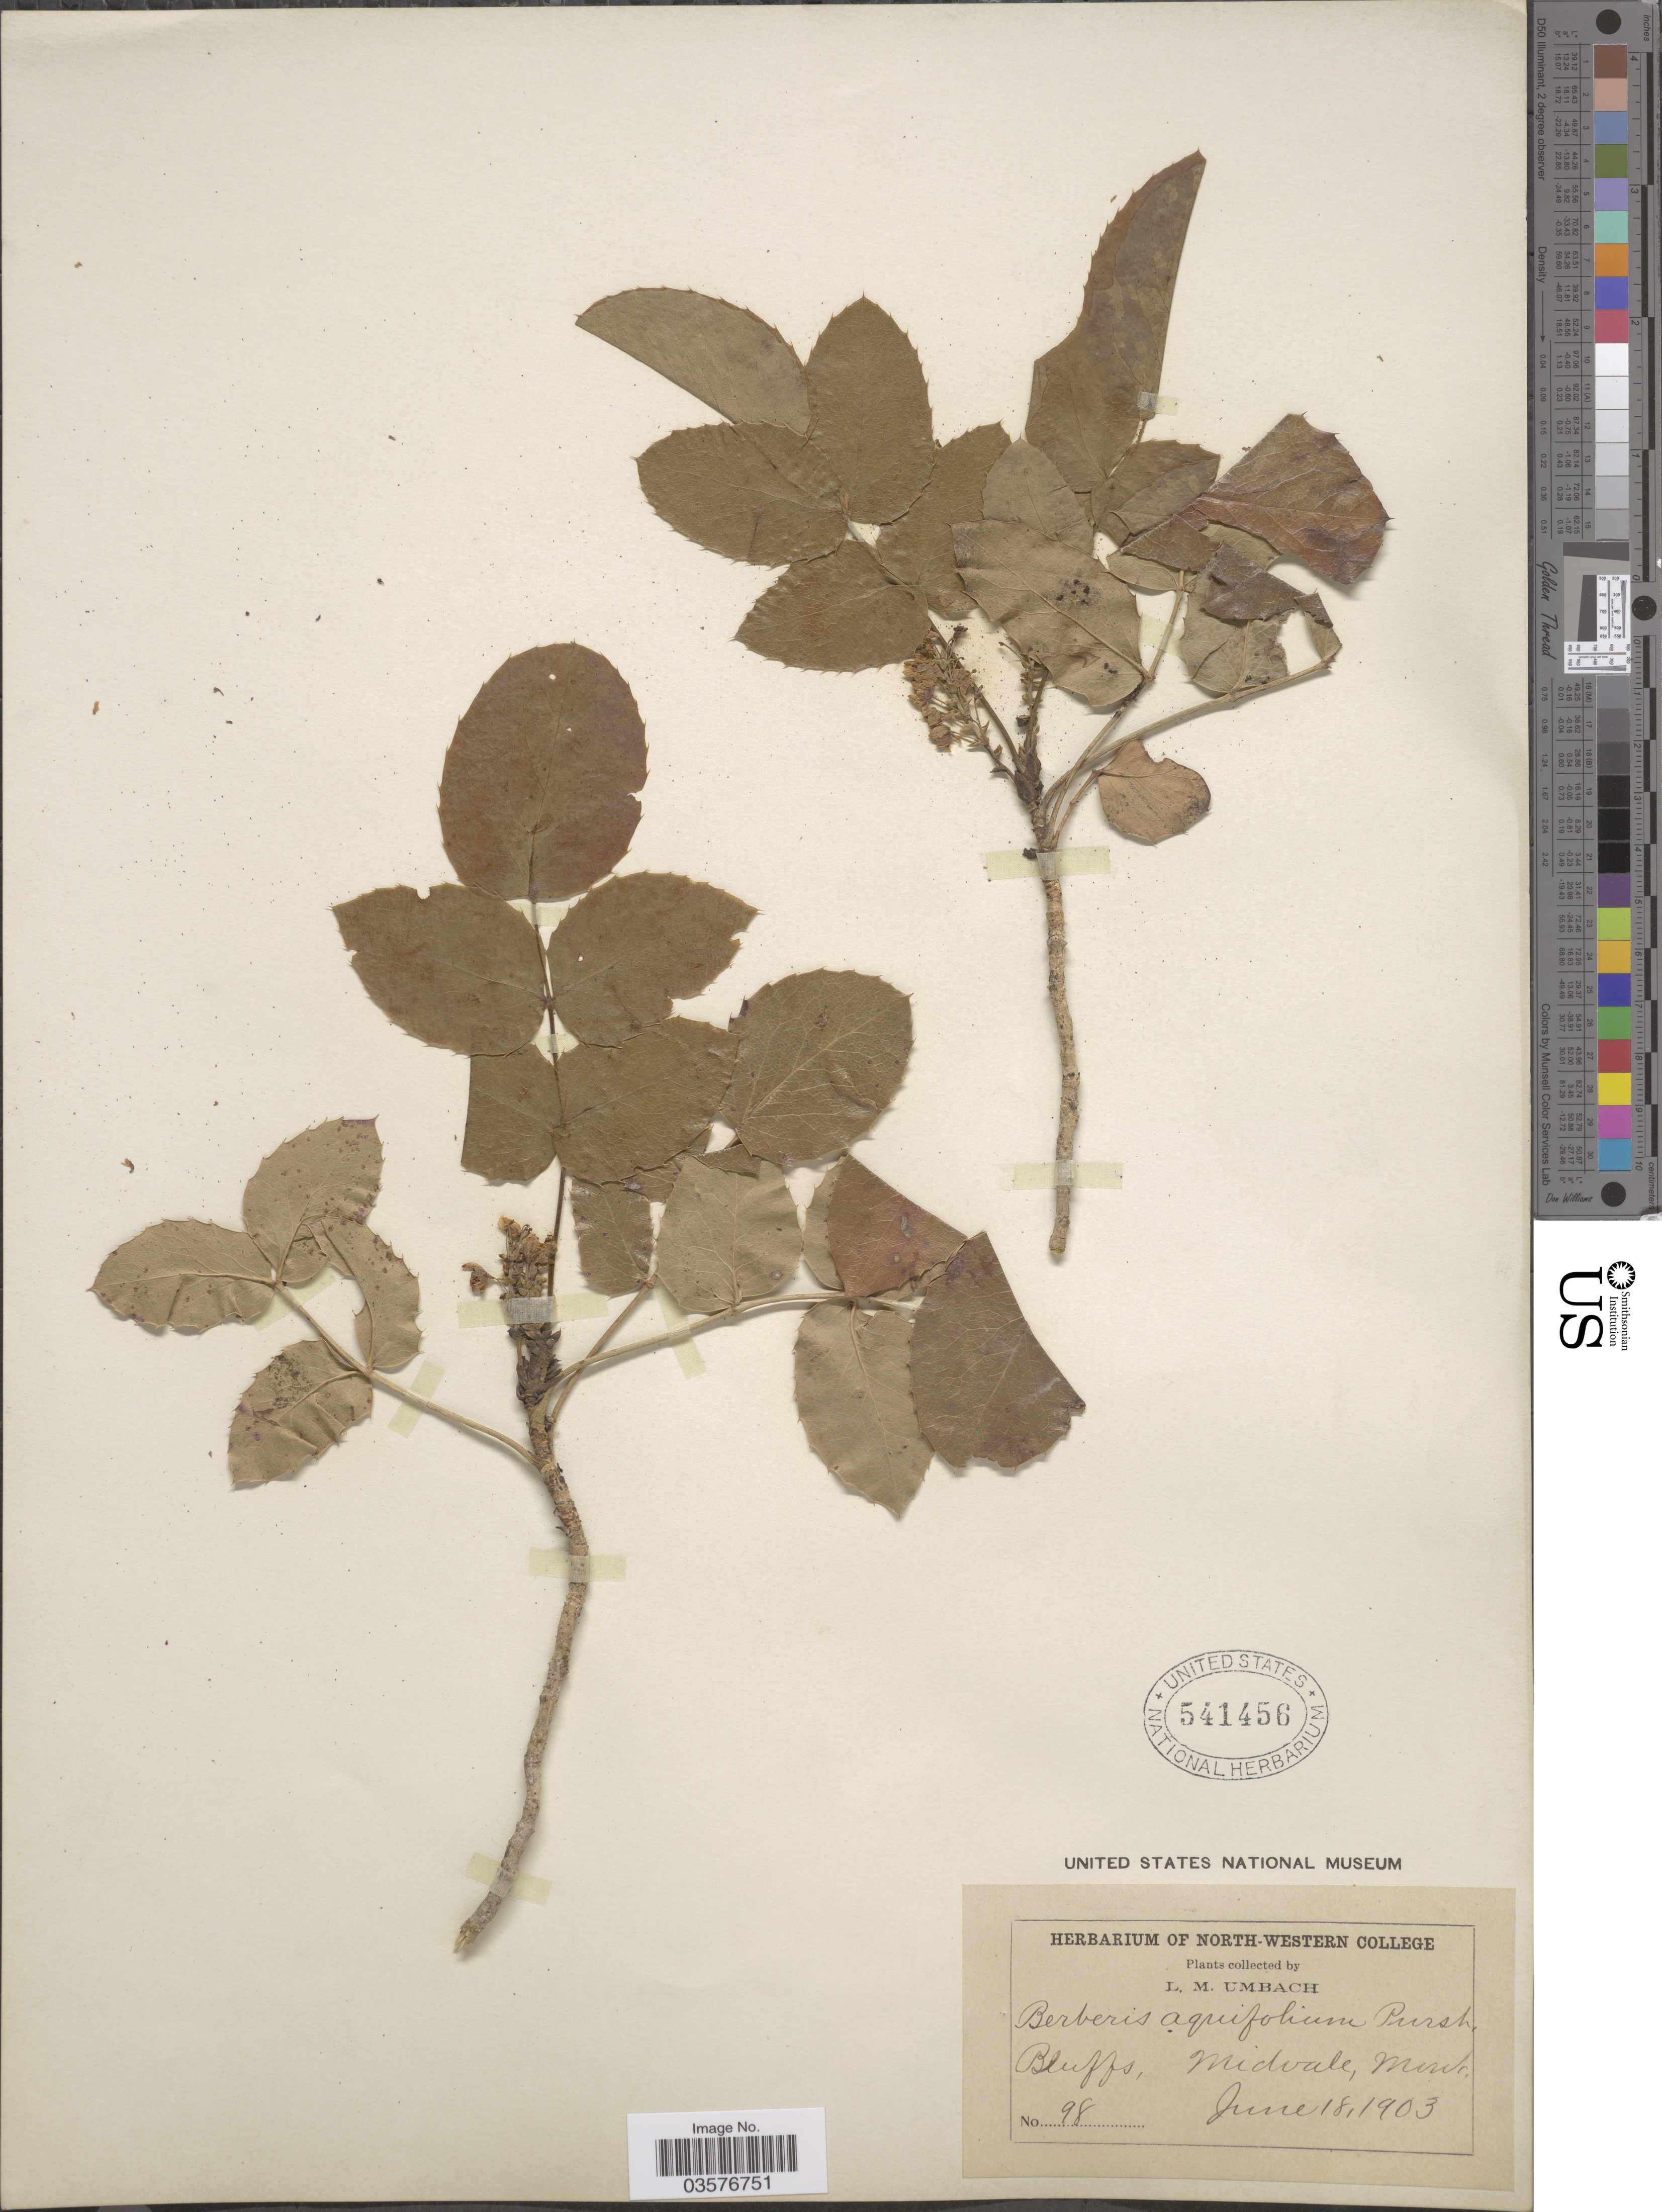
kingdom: Plantae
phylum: Tracheophyta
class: Magnoliopsida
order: Ranunculales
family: Berberidaceae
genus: Mahonia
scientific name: Mahonia repens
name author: (Lindl.) G. Don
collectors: L. M. Umbach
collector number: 98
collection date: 1903-06-18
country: United States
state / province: Montana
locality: Bluffs, Midvale.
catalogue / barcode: US 541456